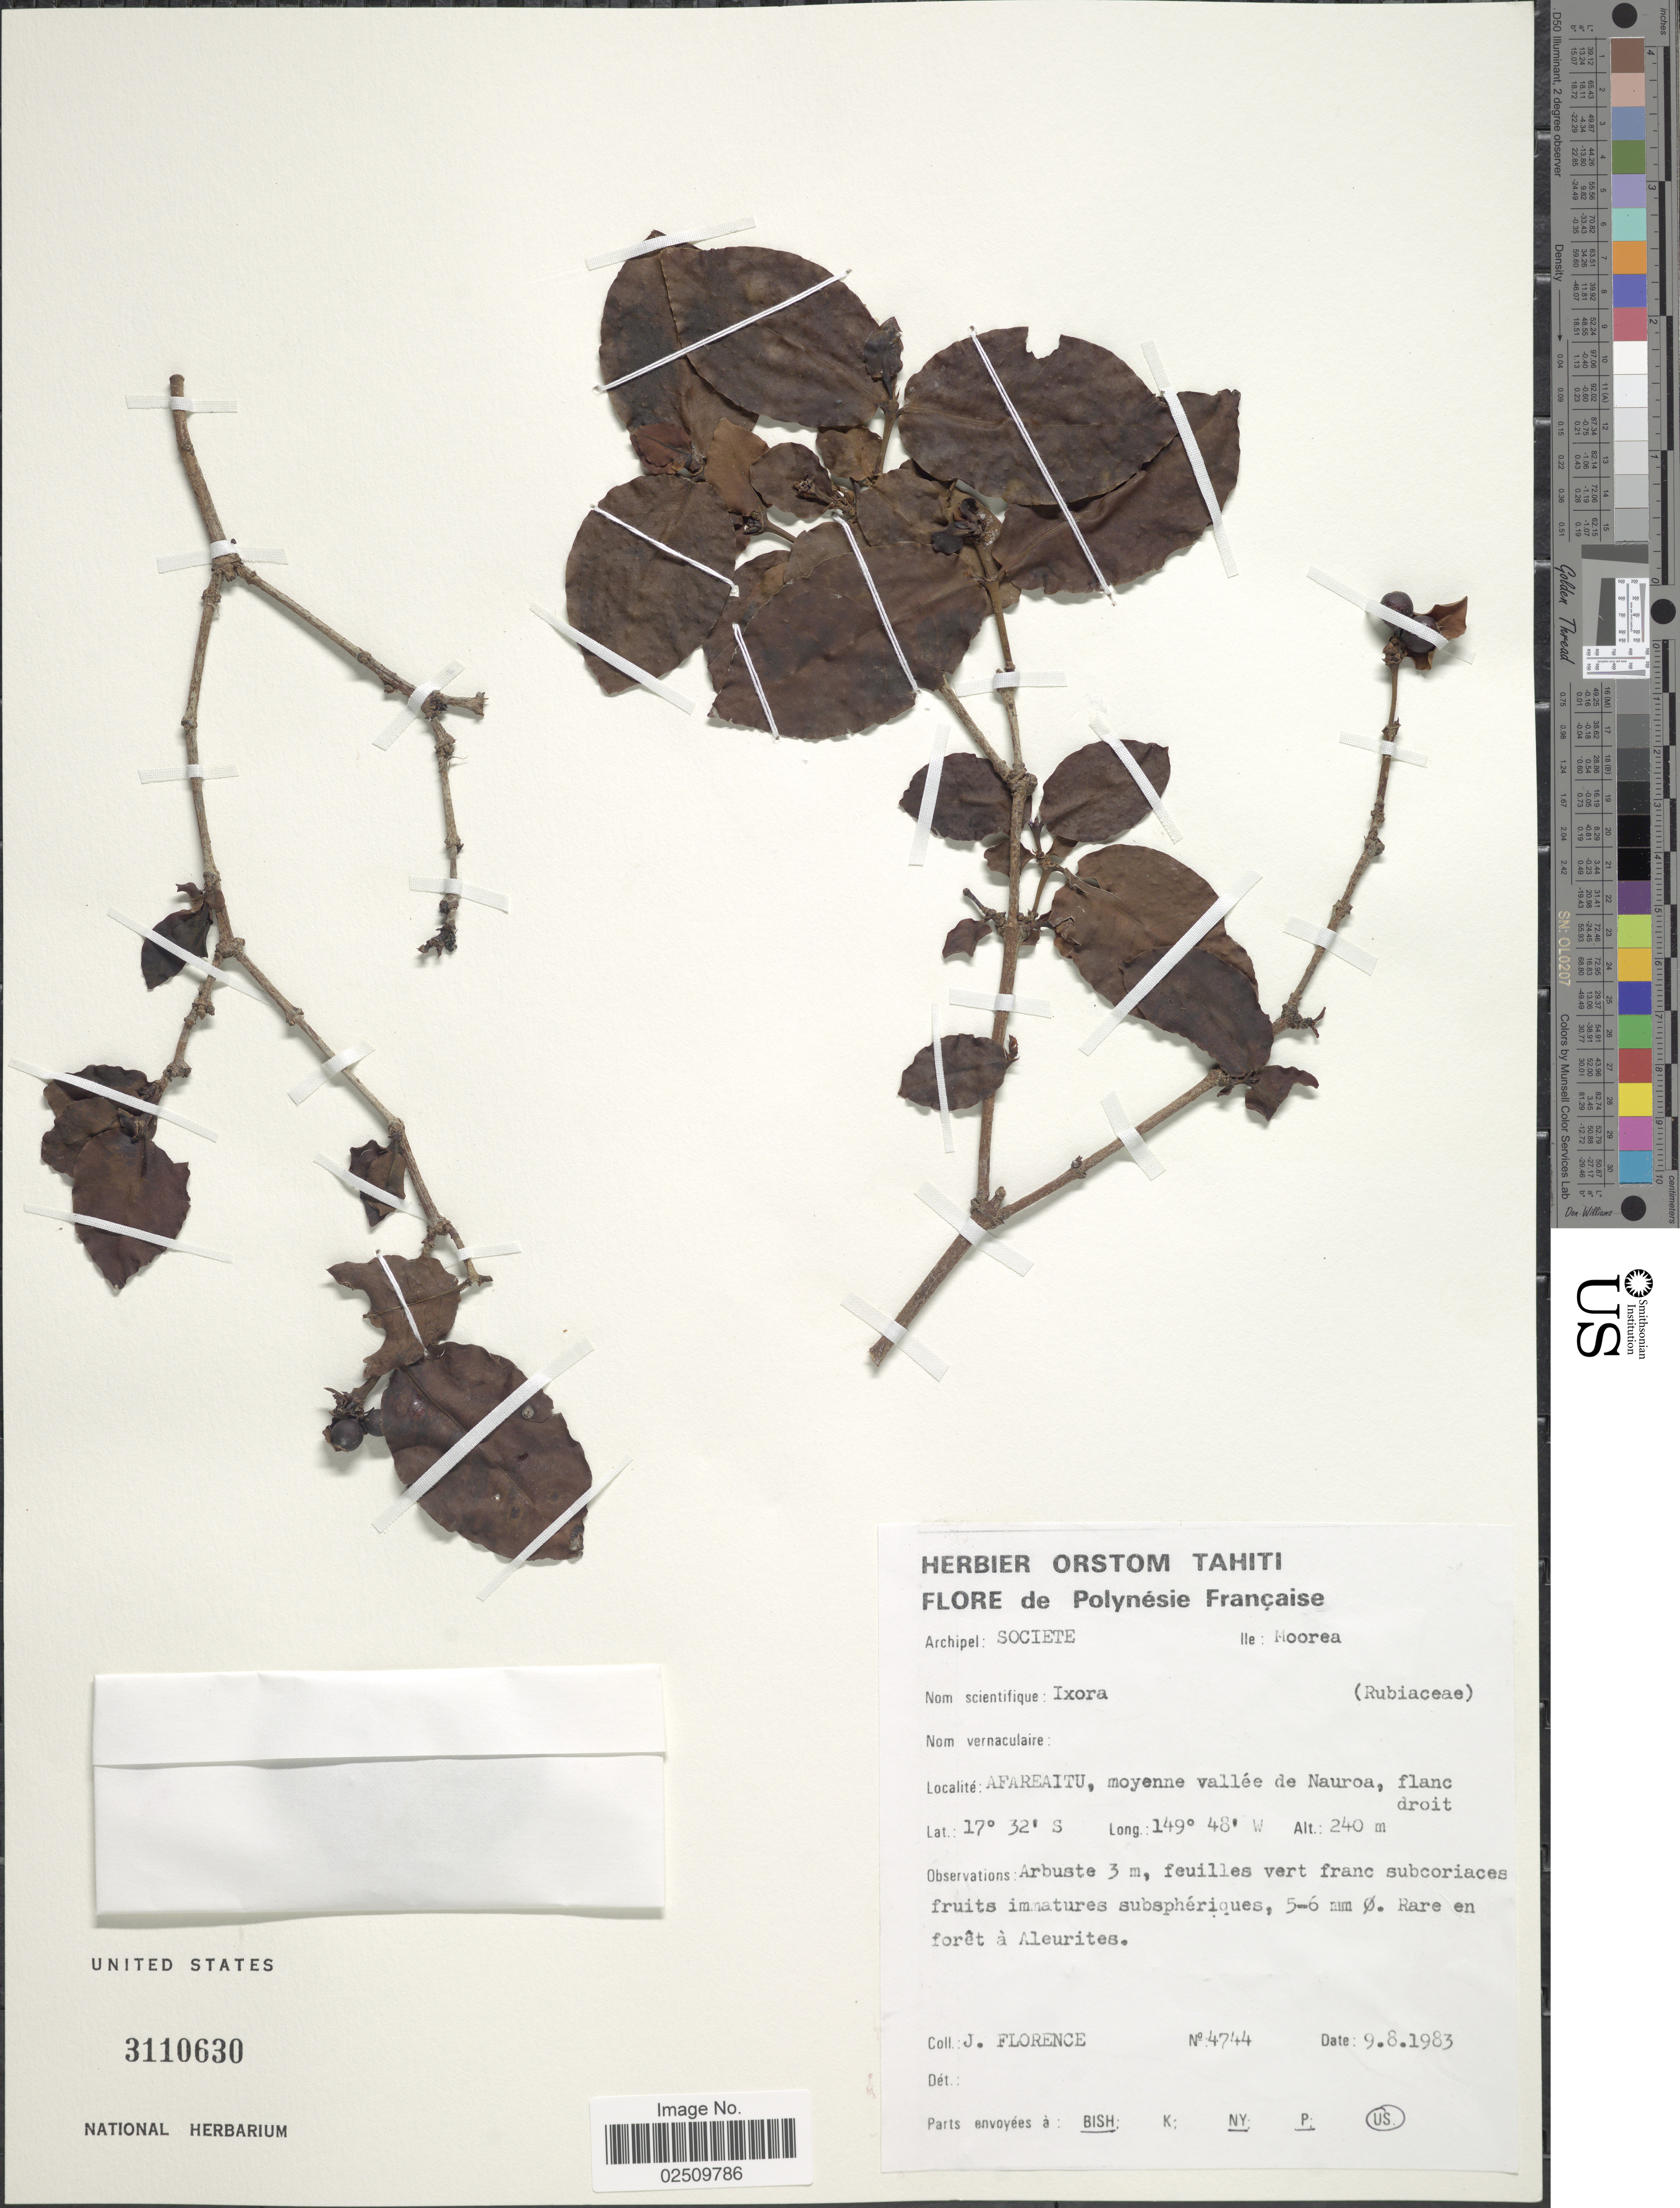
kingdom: Plantae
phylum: Tracheophyta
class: Magnoliopsida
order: Gentianales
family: Rubiaceae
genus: Ixora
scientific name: Ixora sp.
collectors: J. Florence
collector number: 4744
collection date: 1983-08-09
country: French Polynesia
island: Moorea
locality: Polynesie Francaise. Archipel: Societe. Ile: Moorea. Afareaitu, moyenne vallee de Nauroa, flanc droit.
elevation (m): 240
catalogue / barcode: US 3110630